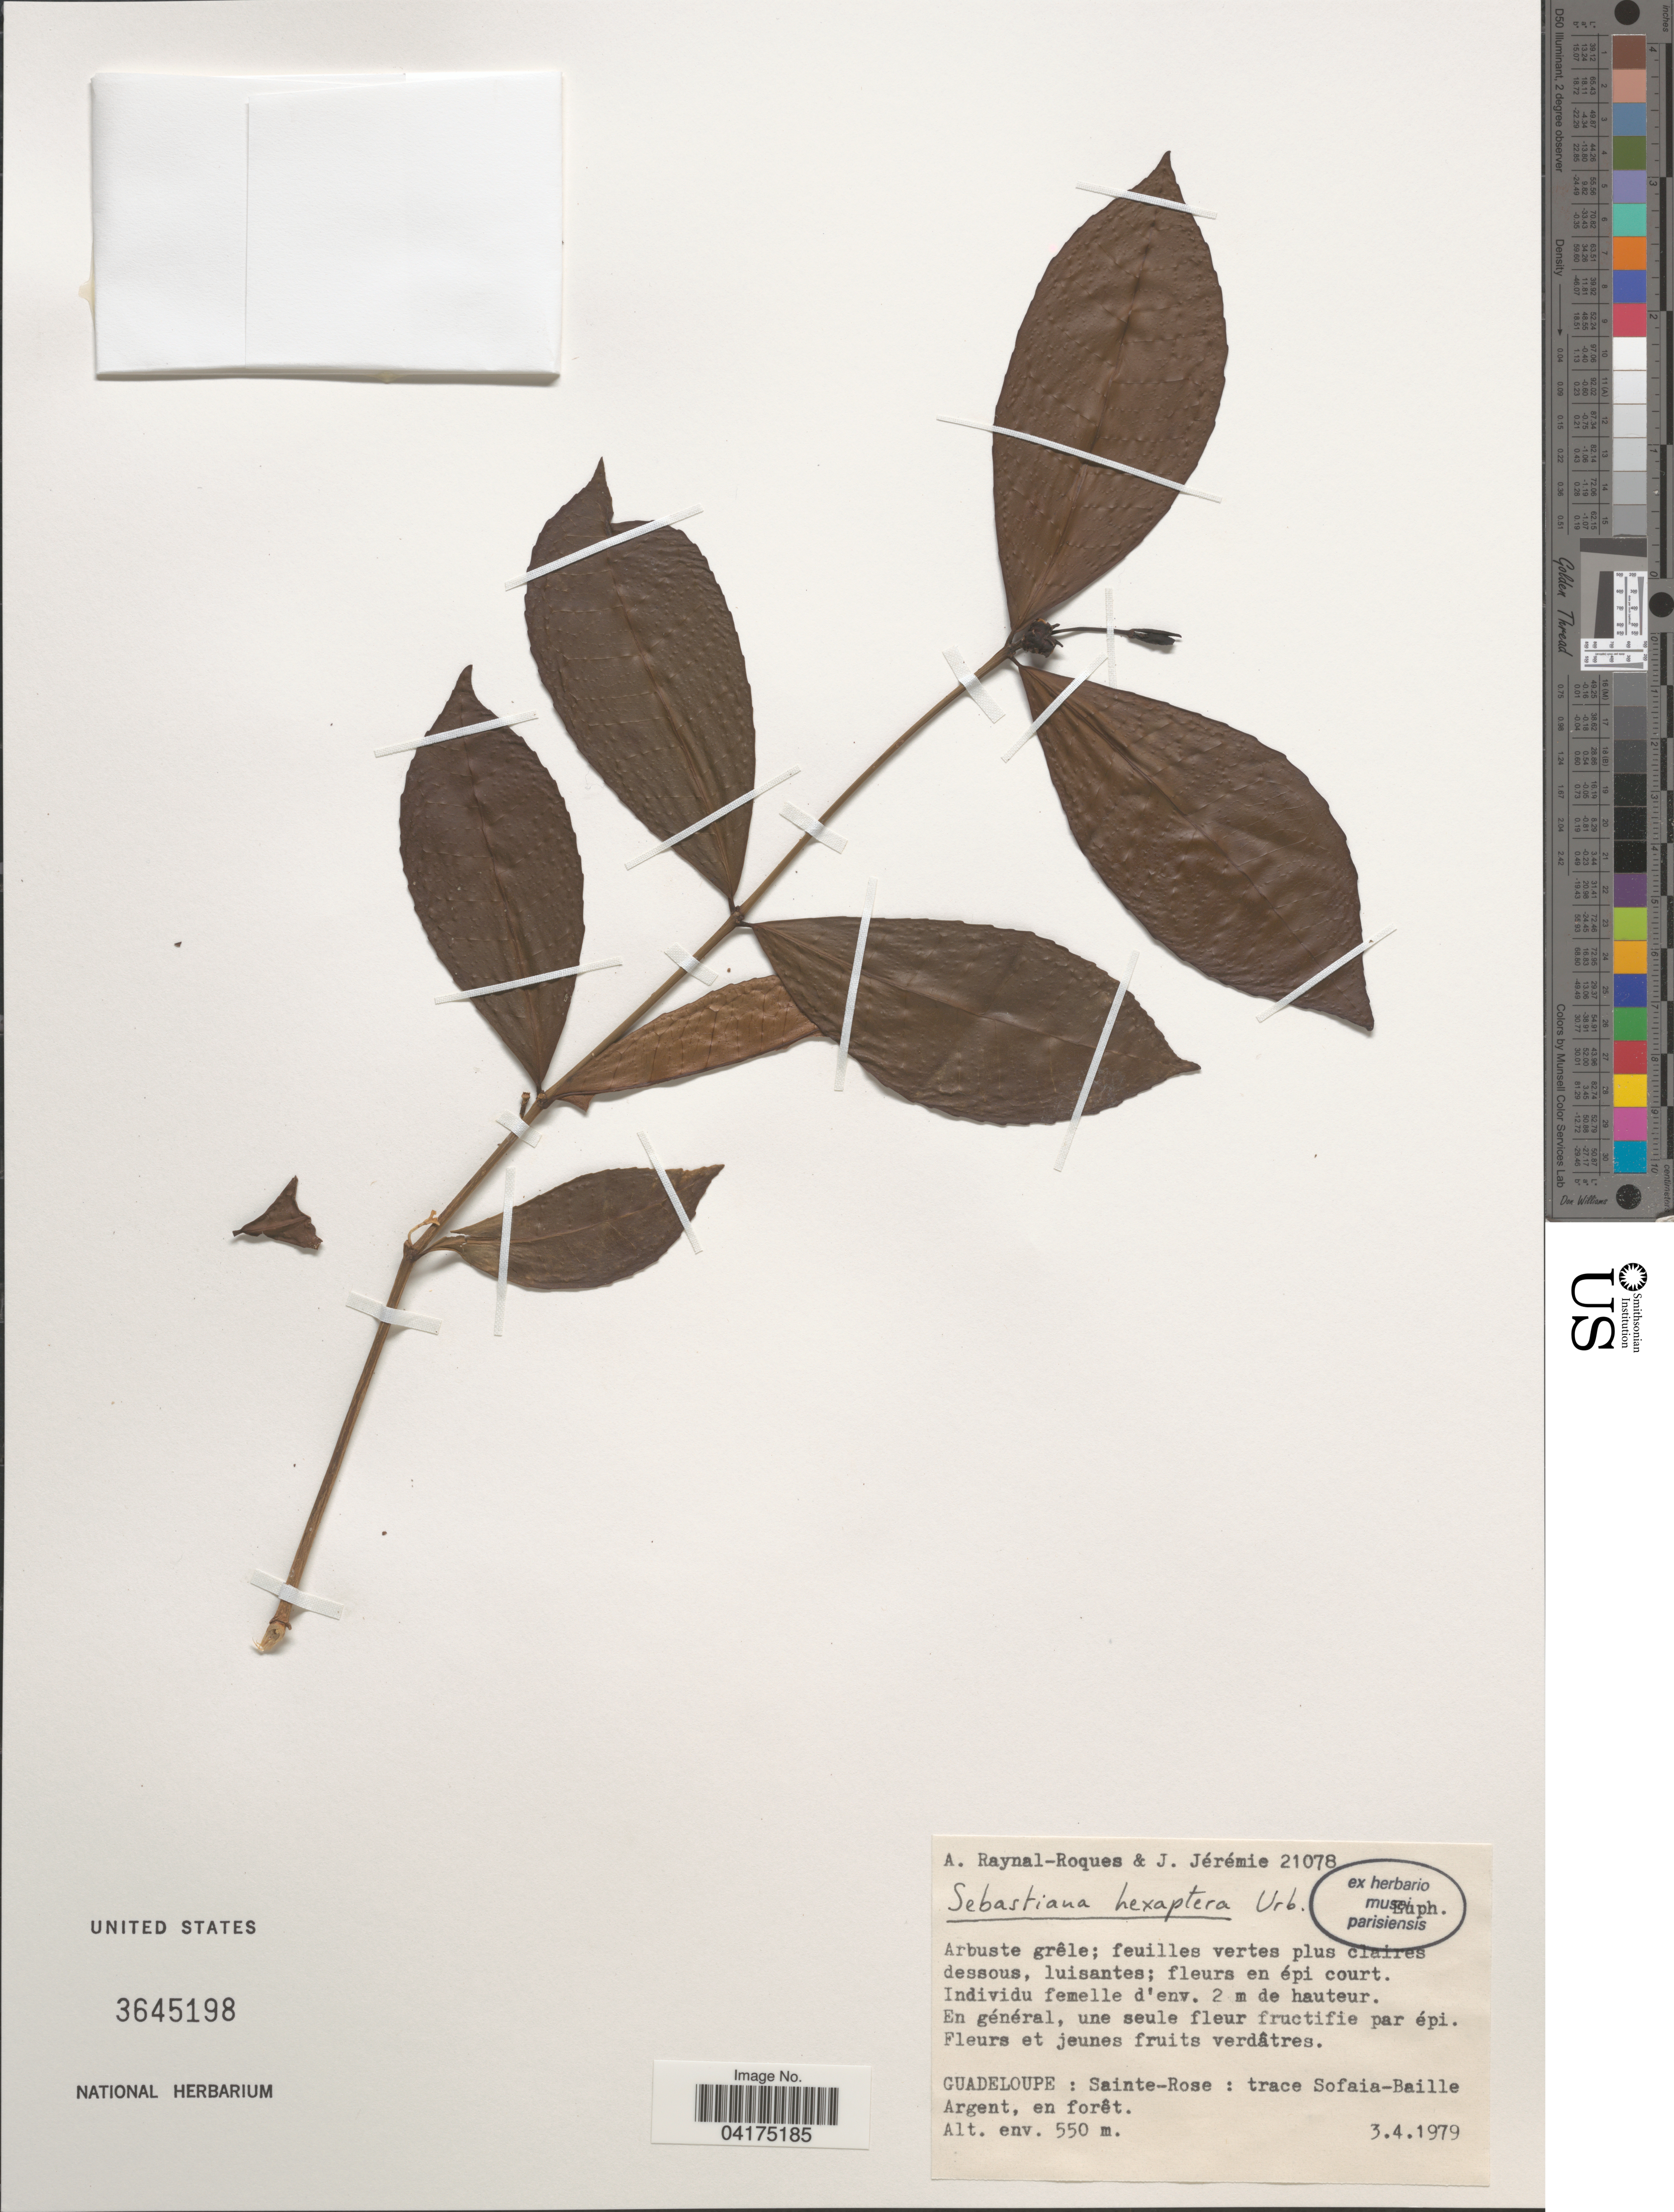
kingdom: Plantae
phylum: Tracheophyta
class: Magnoliopsida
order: Malpighiales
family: Euphorbiaceae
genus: Sebastiania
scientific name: Sebastiania hexaptera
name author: Urb.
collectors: A. M. Raynal & J. Jérémie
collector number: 21078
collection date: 1979-04-03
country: Guadeloupe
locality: Sainte-Rose : trace Sofaia-Baille Argent.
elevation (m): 550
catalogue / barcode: US 3645198